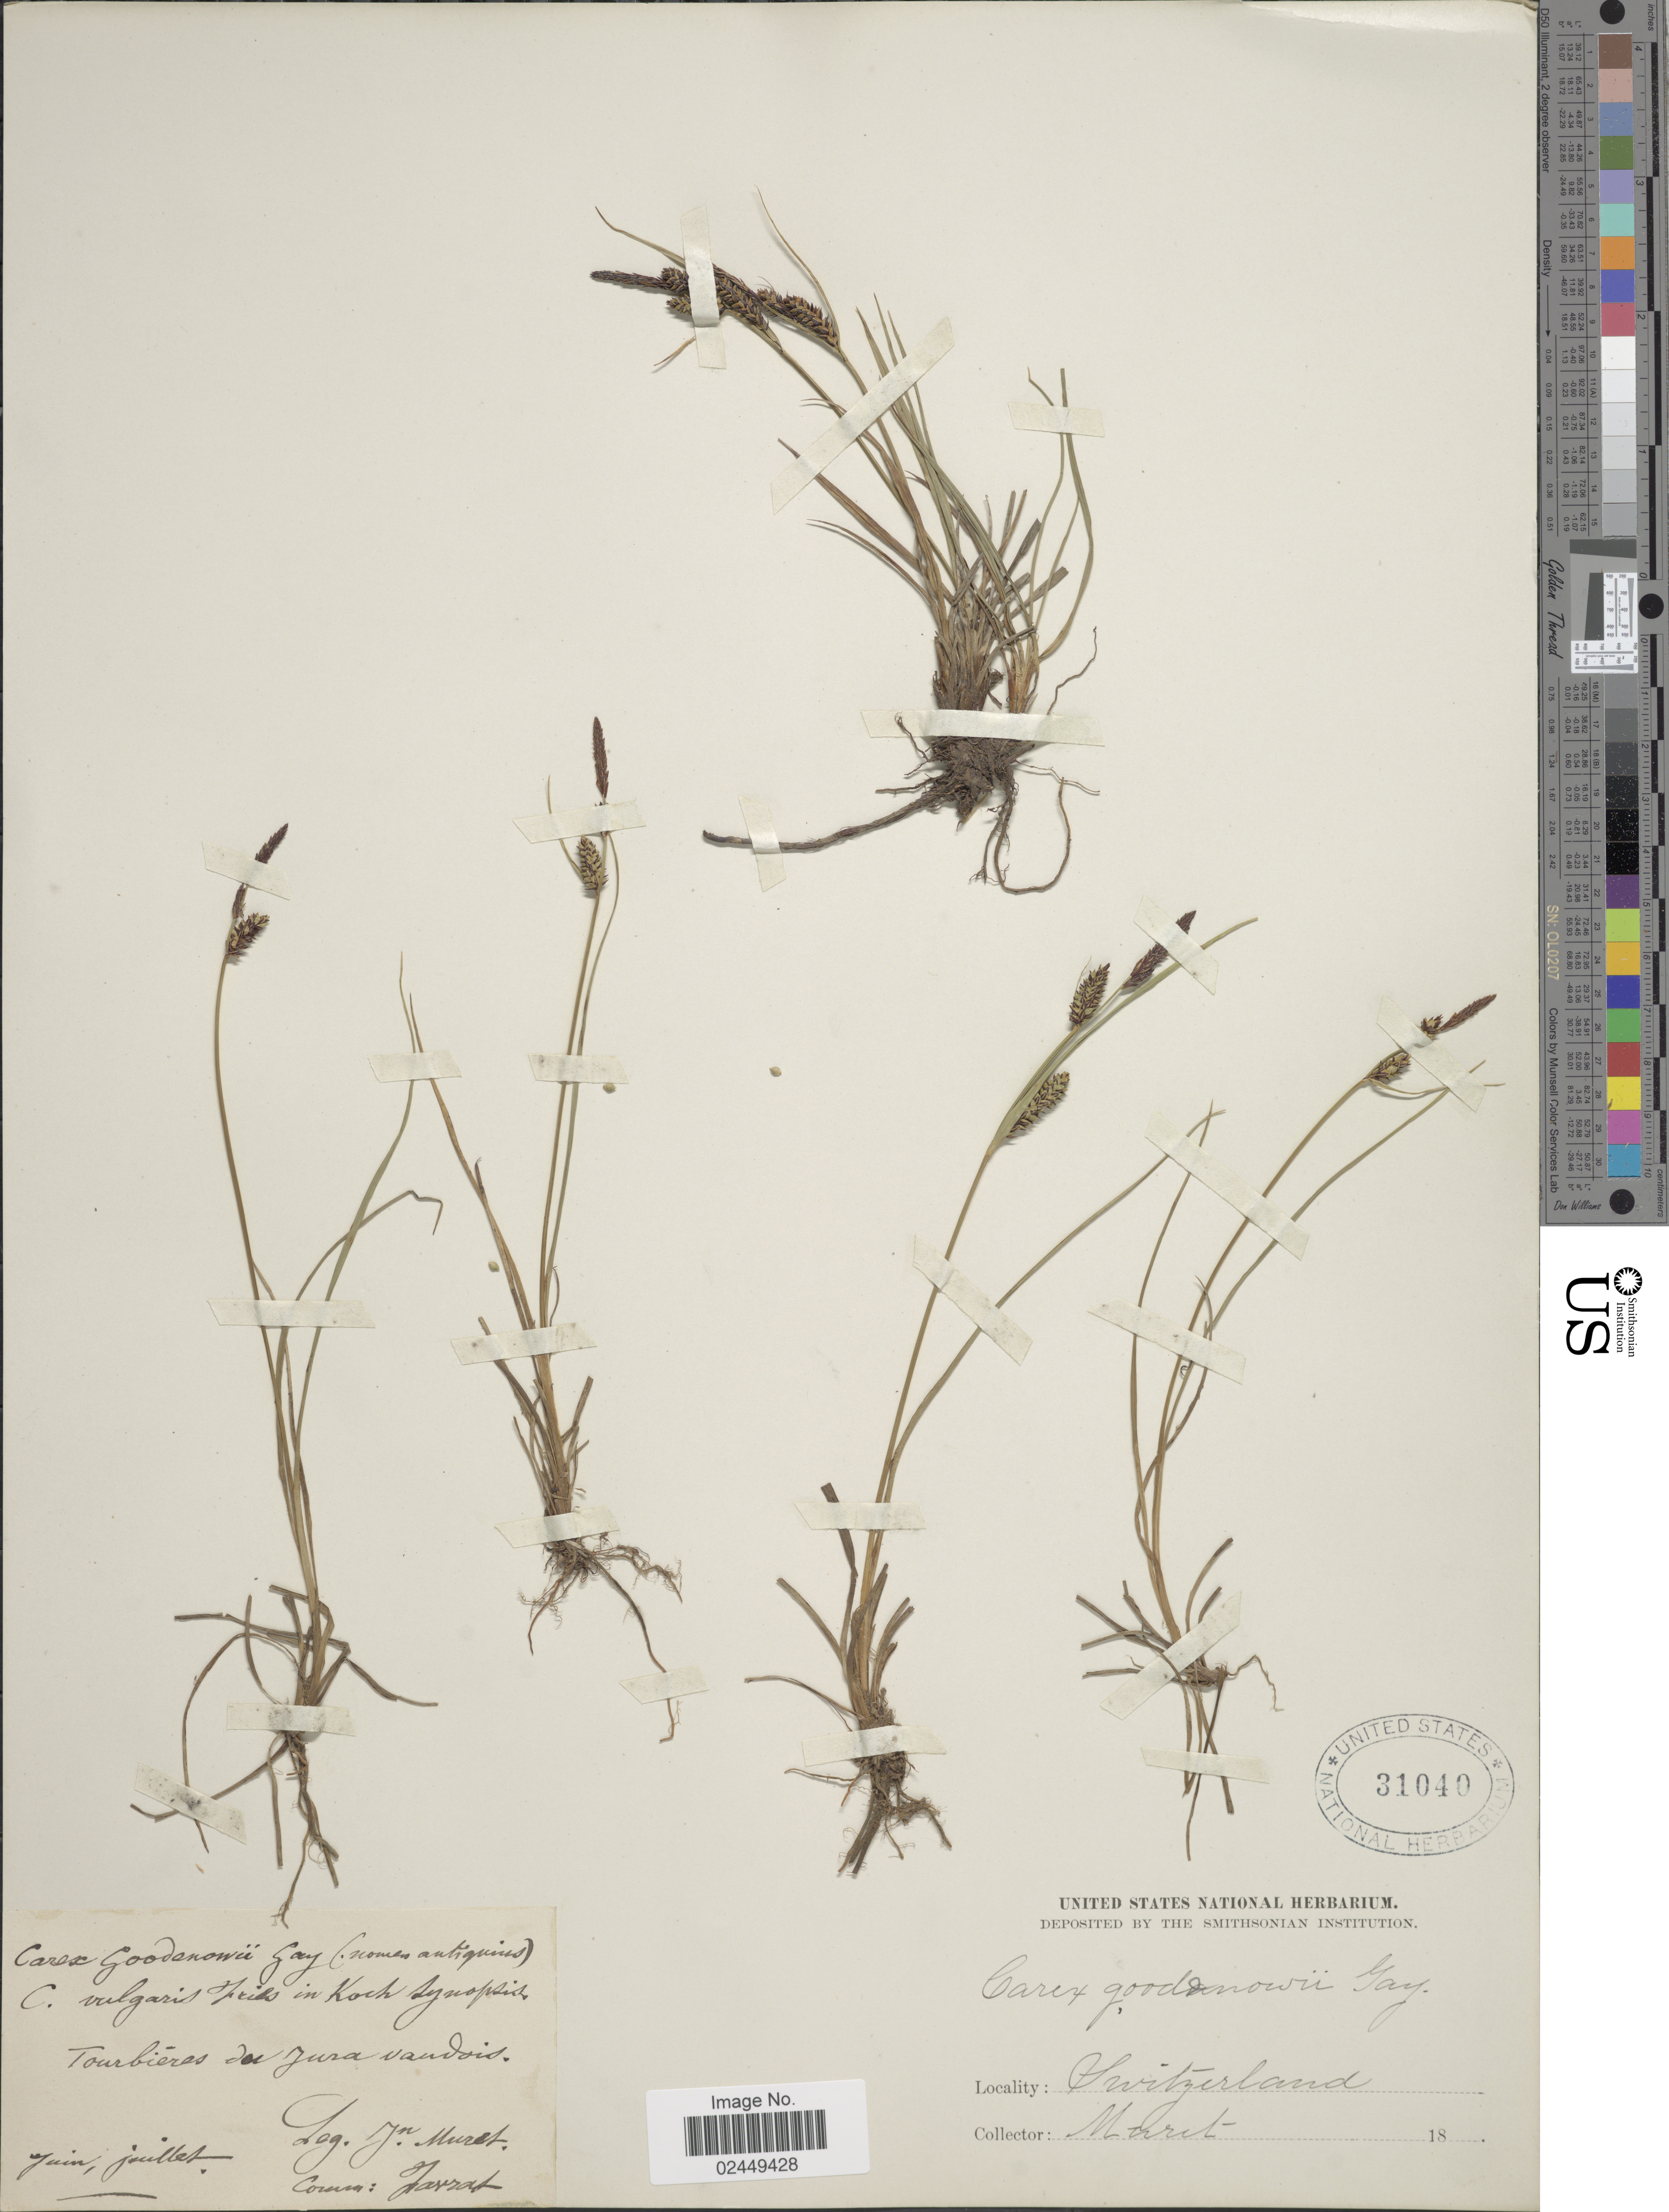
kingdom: Plantae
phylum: Tracheophyta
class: Liliopsida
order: Poales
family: Cyperaceae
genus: Carex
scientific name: Carex nigra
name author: (L.) Reichard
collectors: J. Muret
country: Switzerland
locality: Tourbieres de Jura vaudois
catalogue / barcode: US 31040